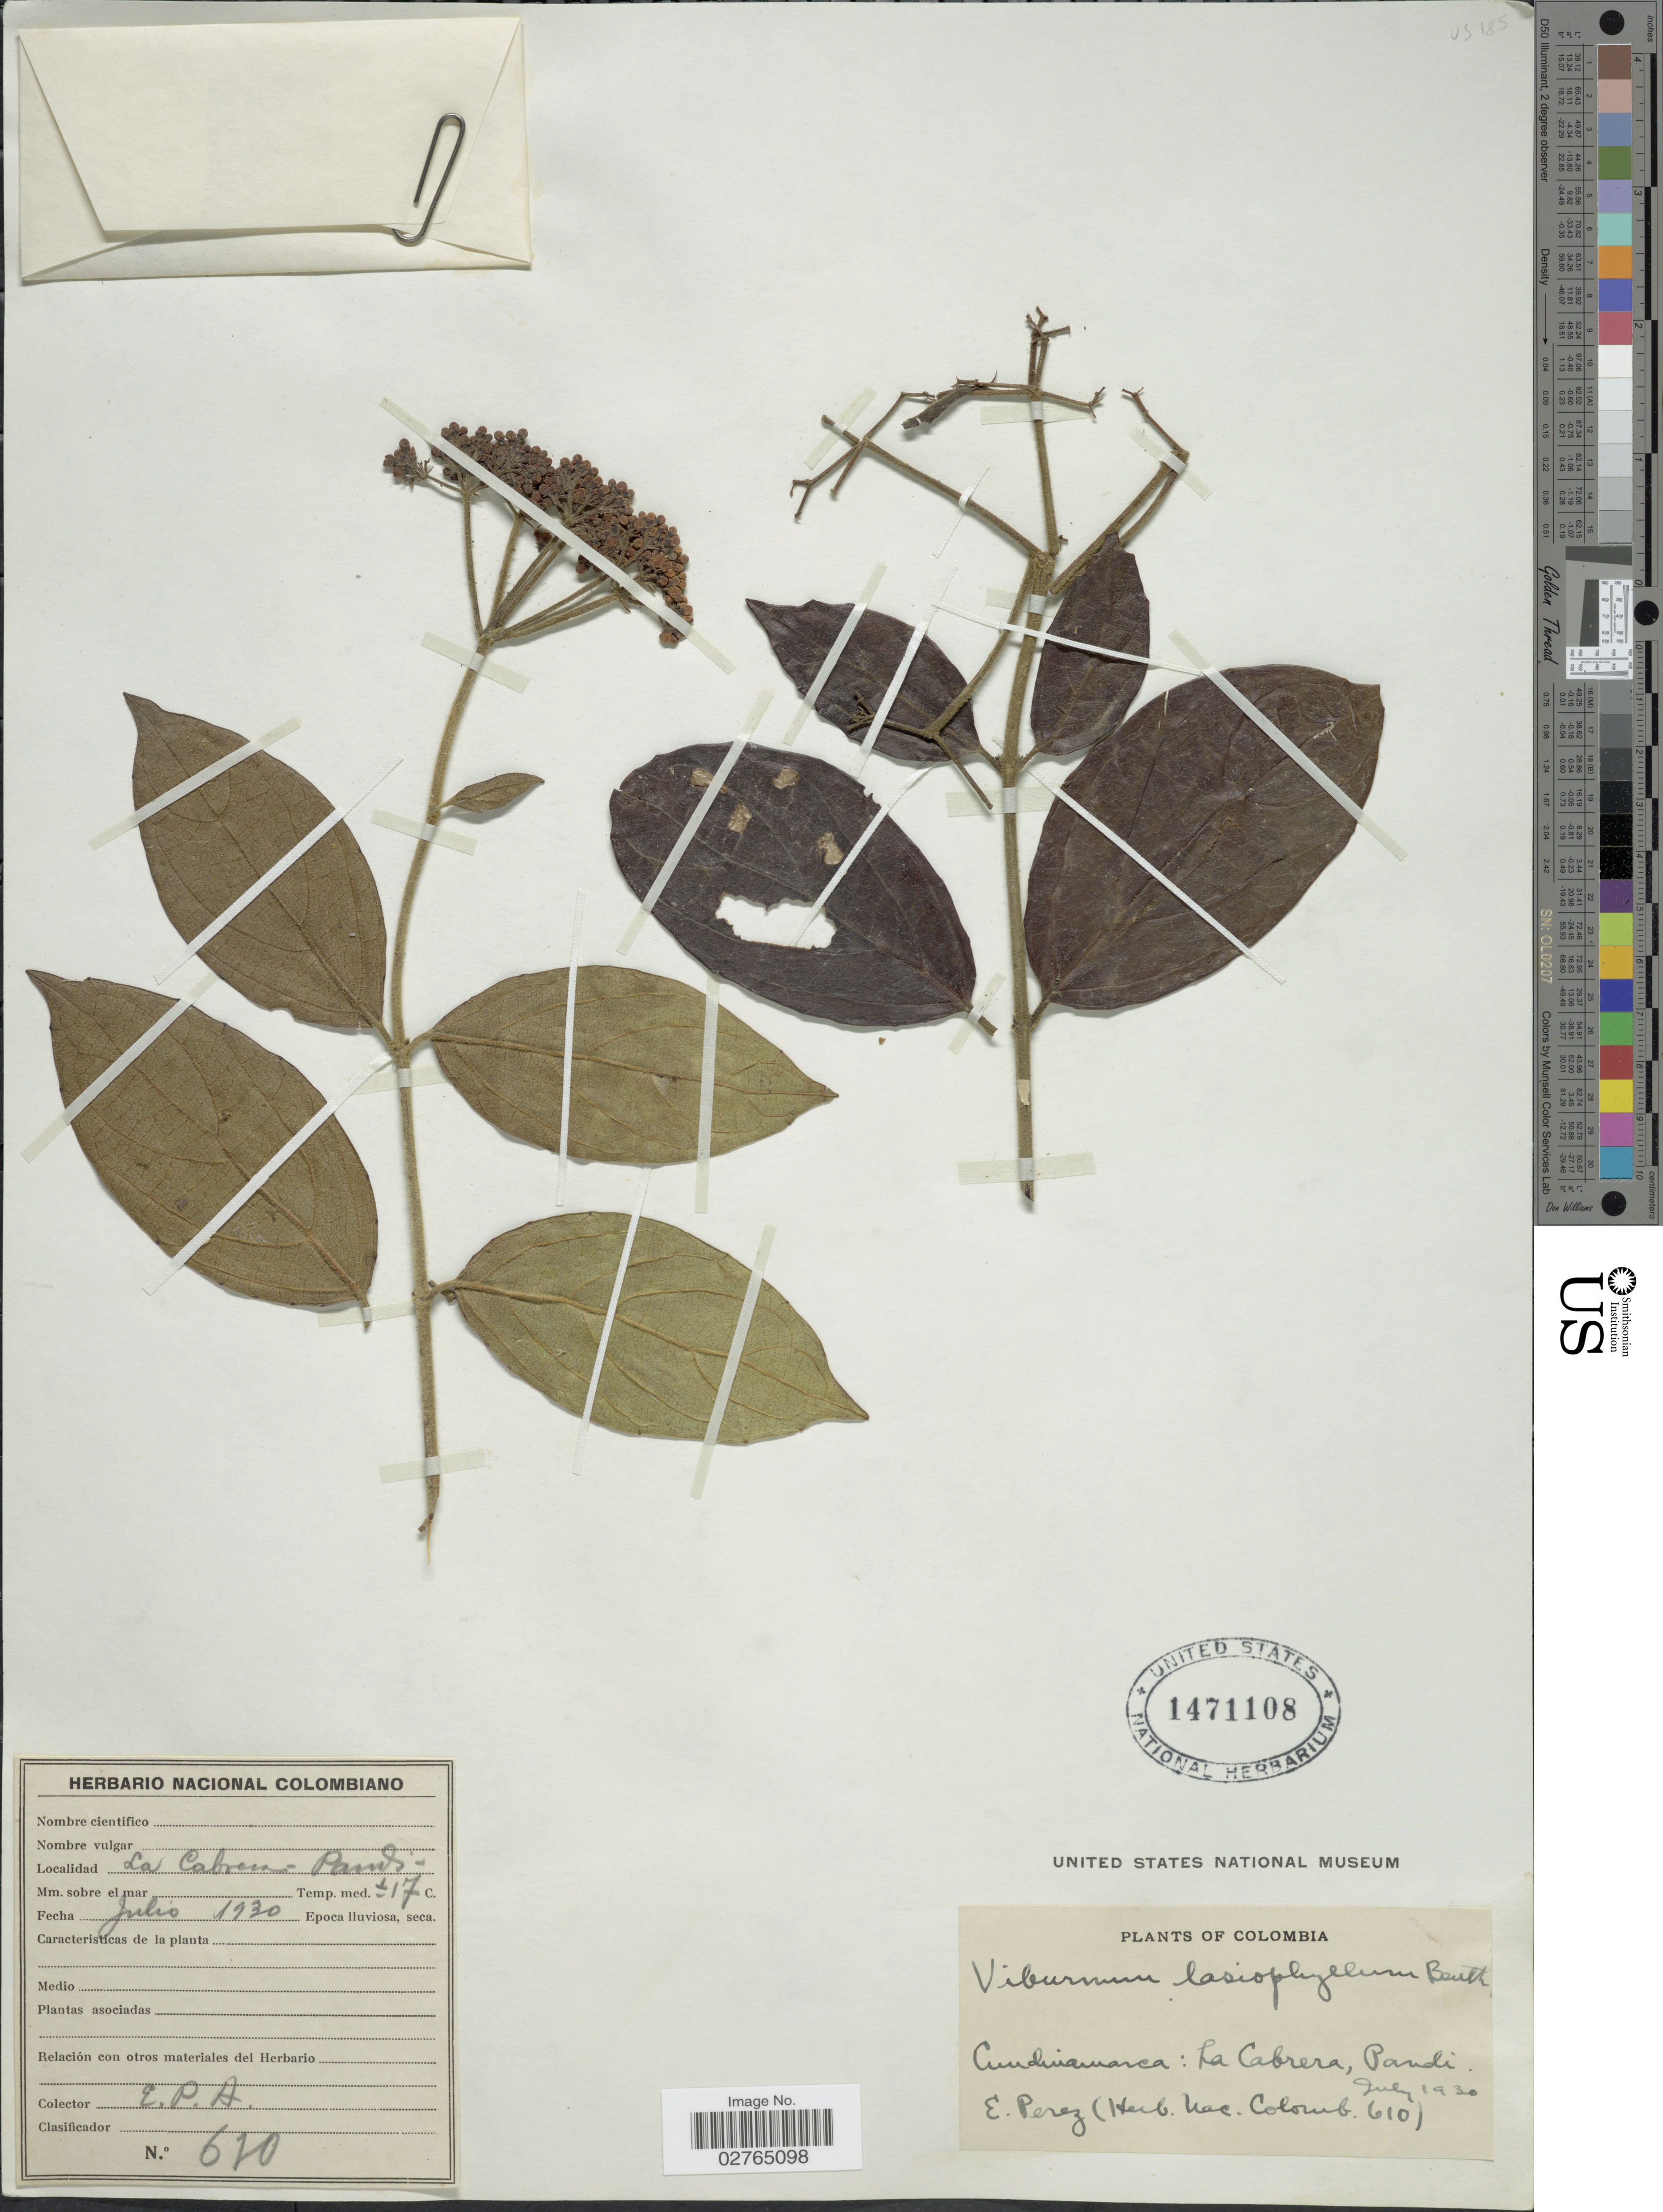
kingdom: Plantae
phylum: Tracheophyta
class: Magnoliopsida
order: Dipsacales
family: Viburnaceae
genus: Viburnum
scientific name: Viburnum lasiophyllum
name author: Benth.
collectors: E. Pérez Arbeláez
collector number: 610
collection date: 1930-07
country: Colombia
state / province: Cundinamarca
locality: La Cabrera, Pandi.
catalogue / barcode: US 1471108